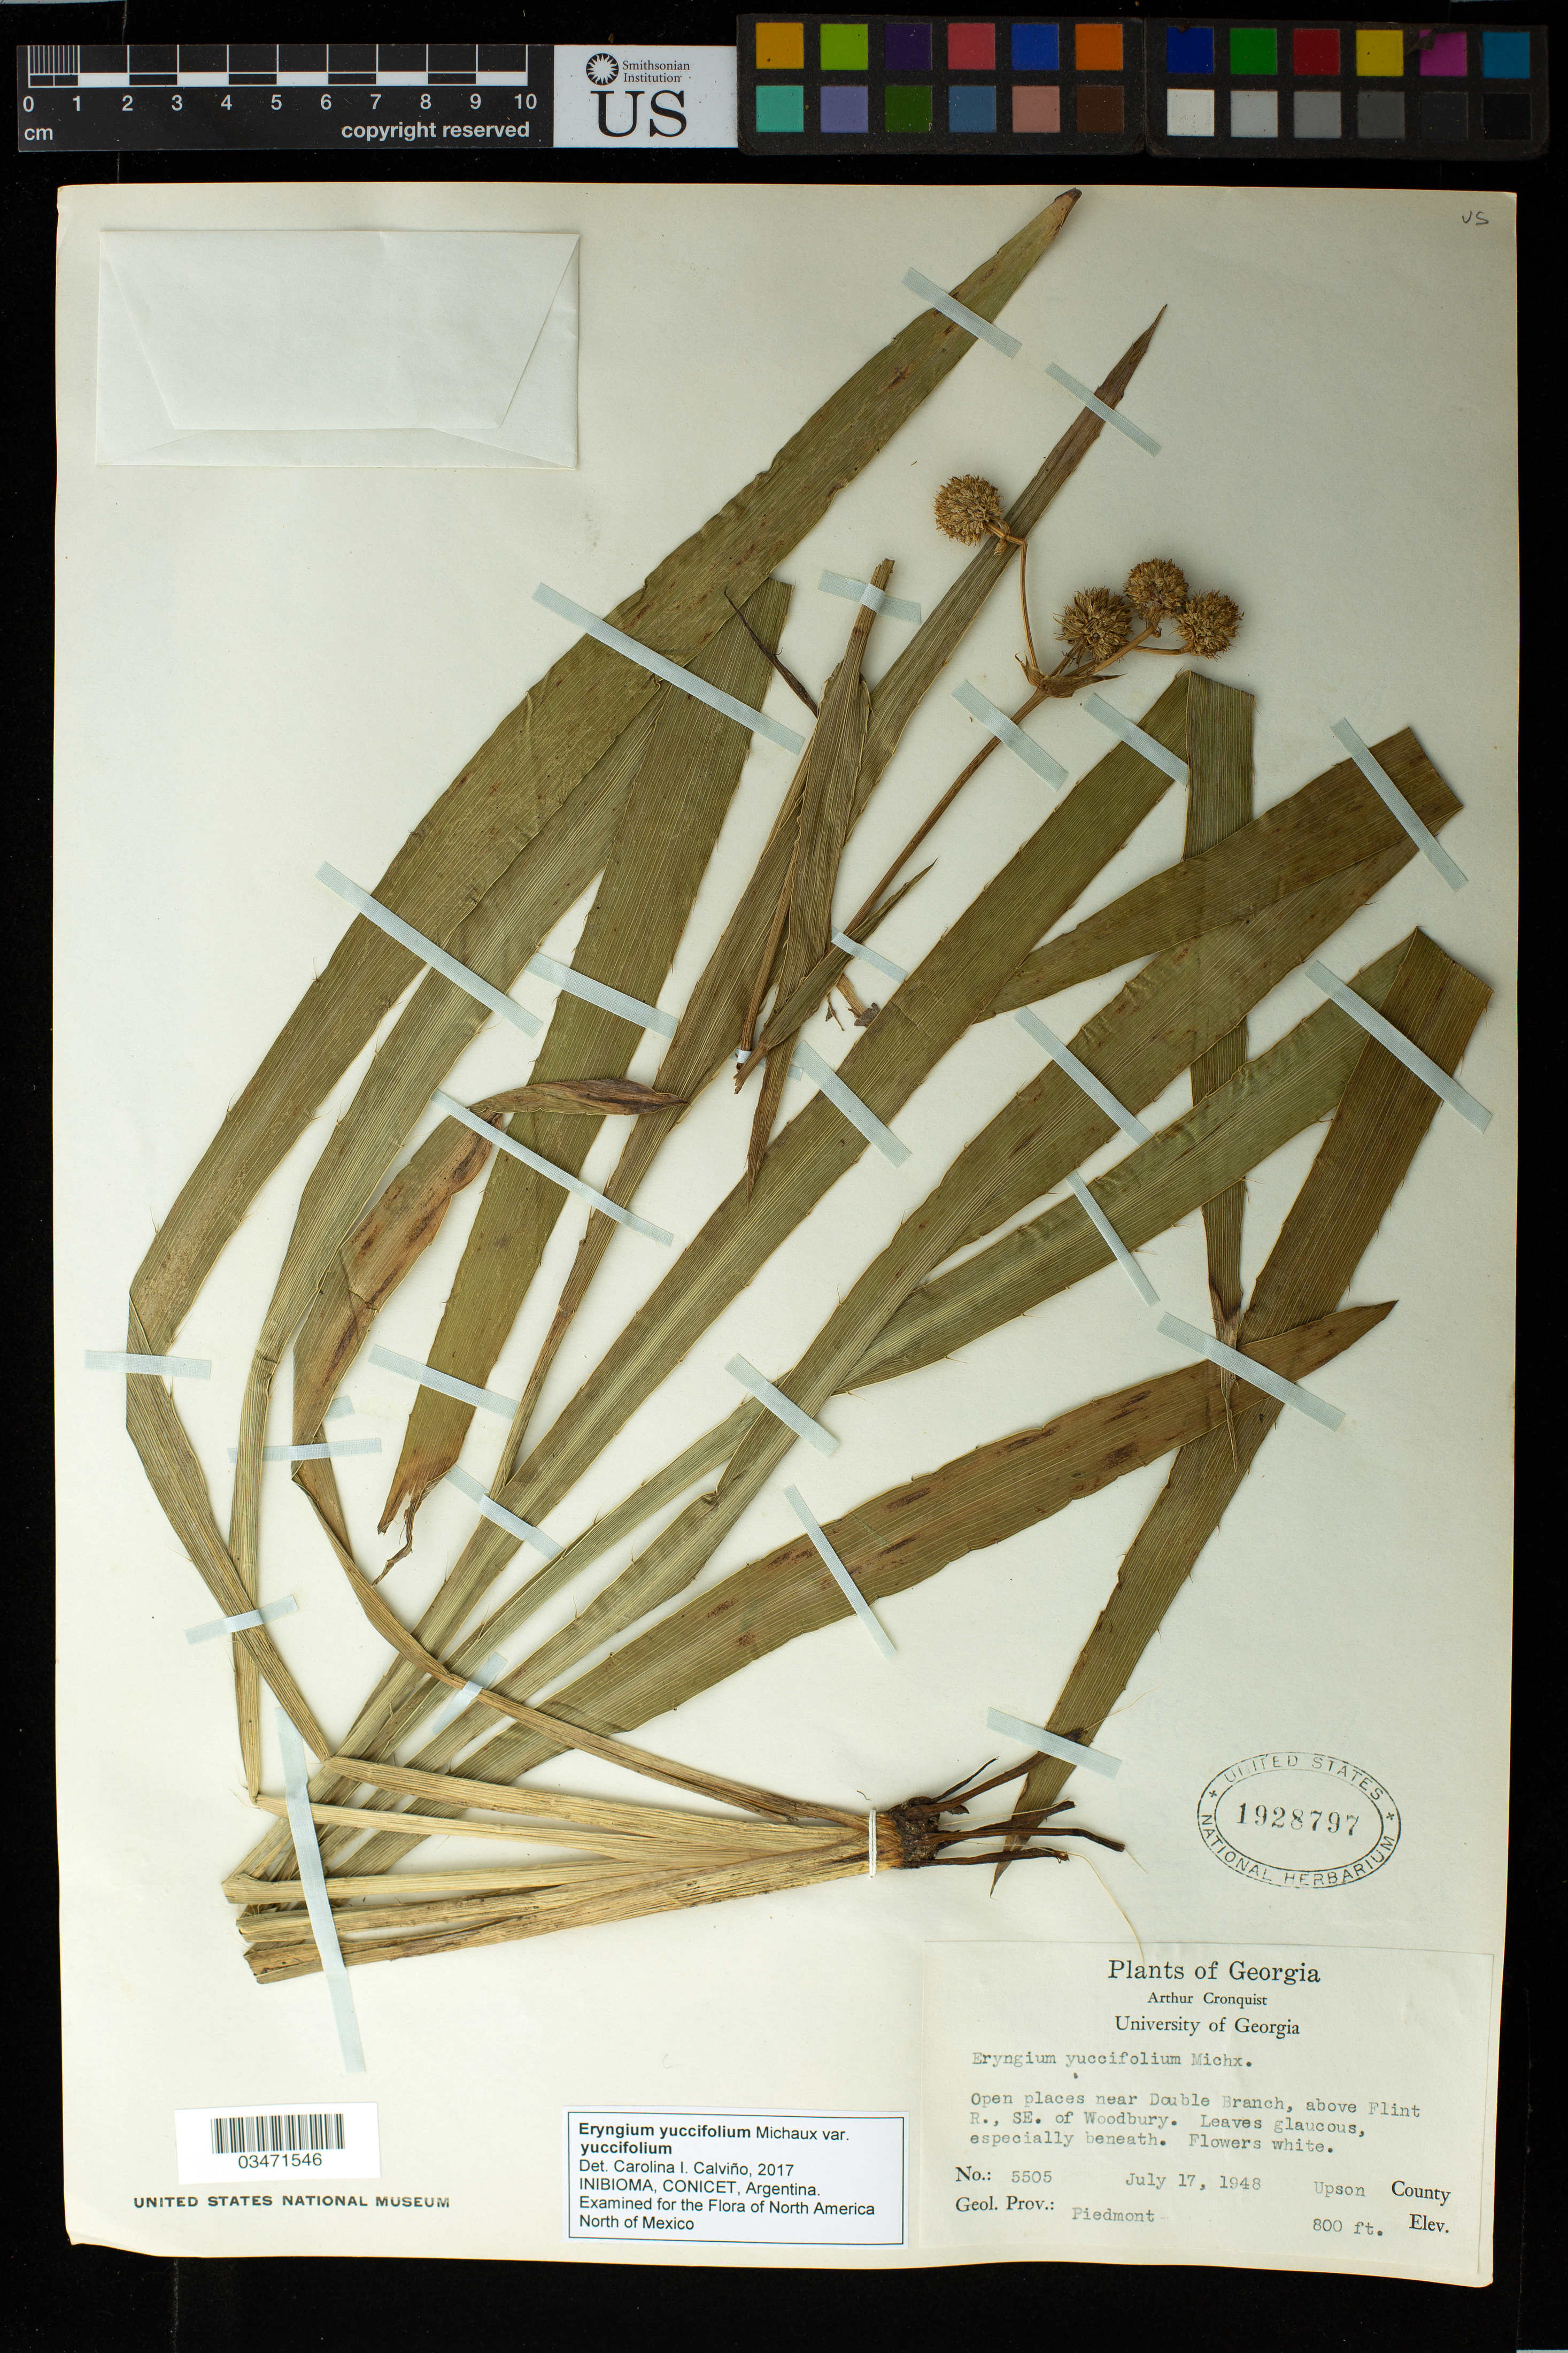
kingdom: Plantae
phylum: Tracheophyta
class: Magnoliopsida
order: Apiales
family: Apiaceae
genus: Eryngium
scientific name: Eryngium yuccifolium var. yuccifolium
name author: Michx.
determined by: Calviño, C. I.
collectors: A. J. Cronquist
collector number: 5505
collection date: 1948-07-17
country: United States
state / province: Georgia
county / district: Upson County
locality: Woodbury; near Double Branch, above Flint River, SE of Woodbury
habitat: Open places. Piedmont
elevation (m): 244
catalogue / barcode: US 1928797